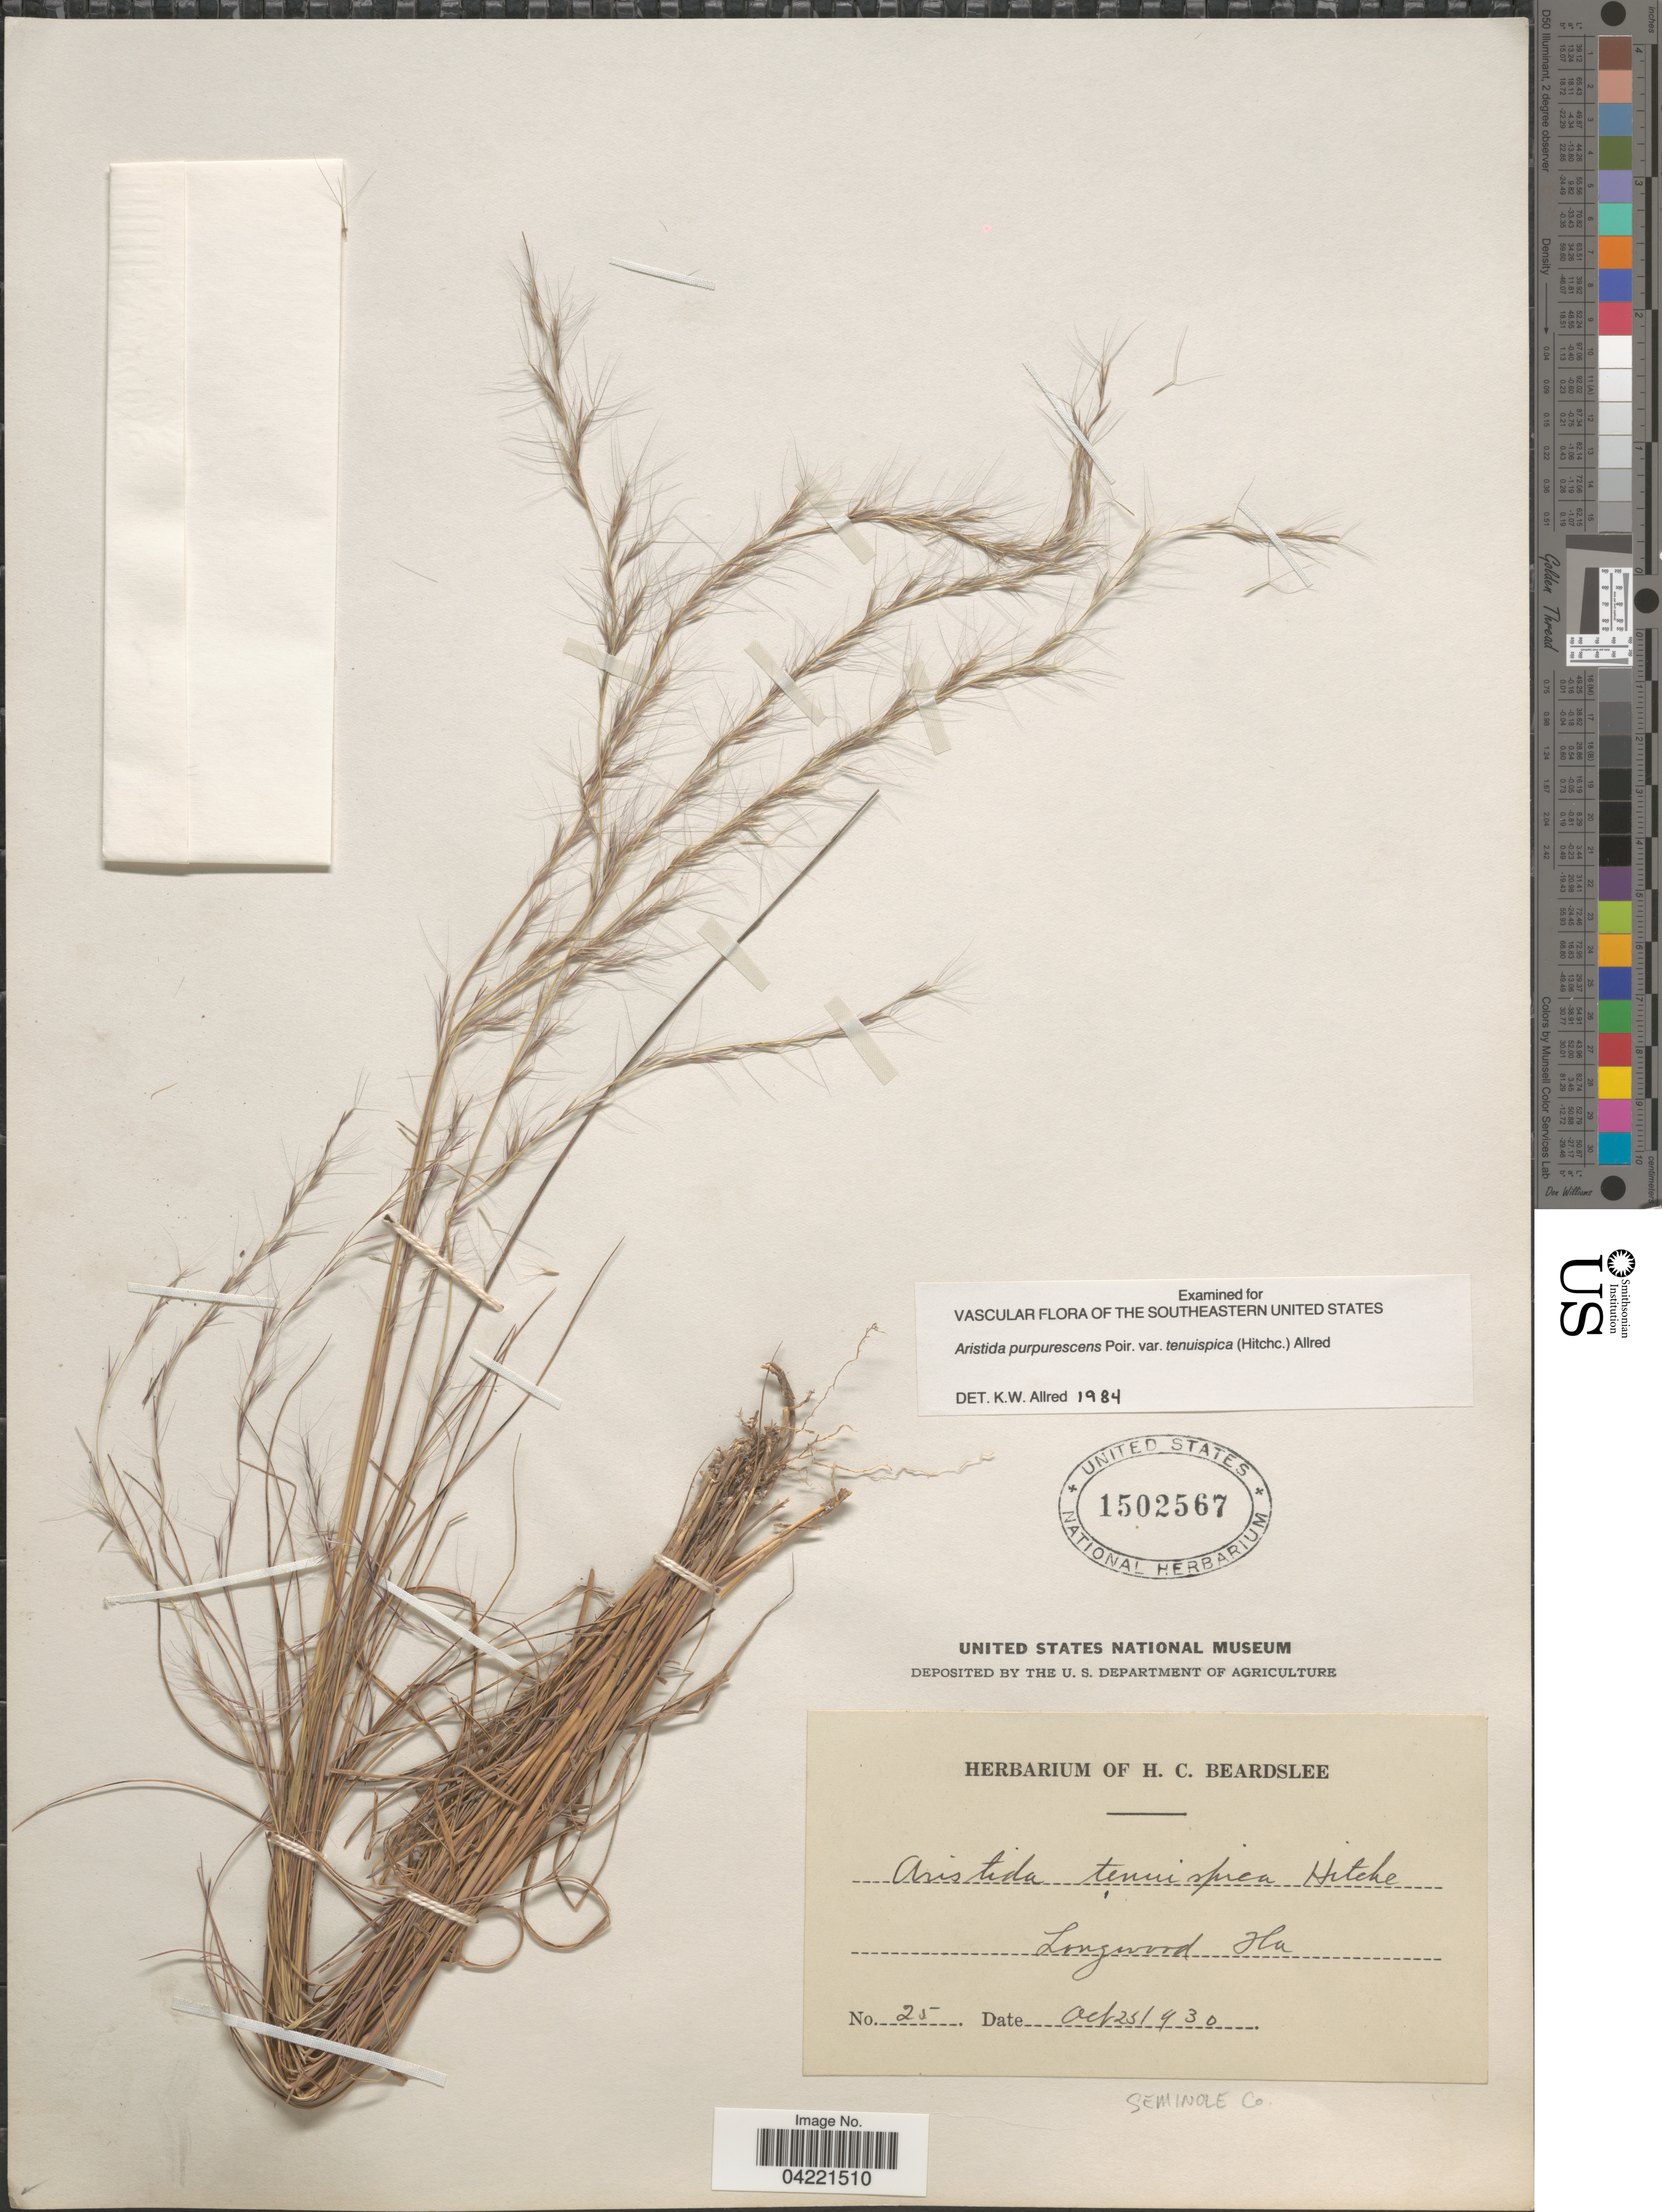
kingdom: Plantae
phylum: Tracheophyta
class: Liliopsida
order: Poales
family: Poaceae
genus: Aristida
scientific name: Aristida purpurascens var. tenuispica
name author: (Hitchc.) Allred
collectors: H. Beardslee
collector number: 25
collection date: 1930-10-25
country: United States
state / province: Florida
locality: Longwood. Seminole Co.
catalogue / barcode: US 1502567